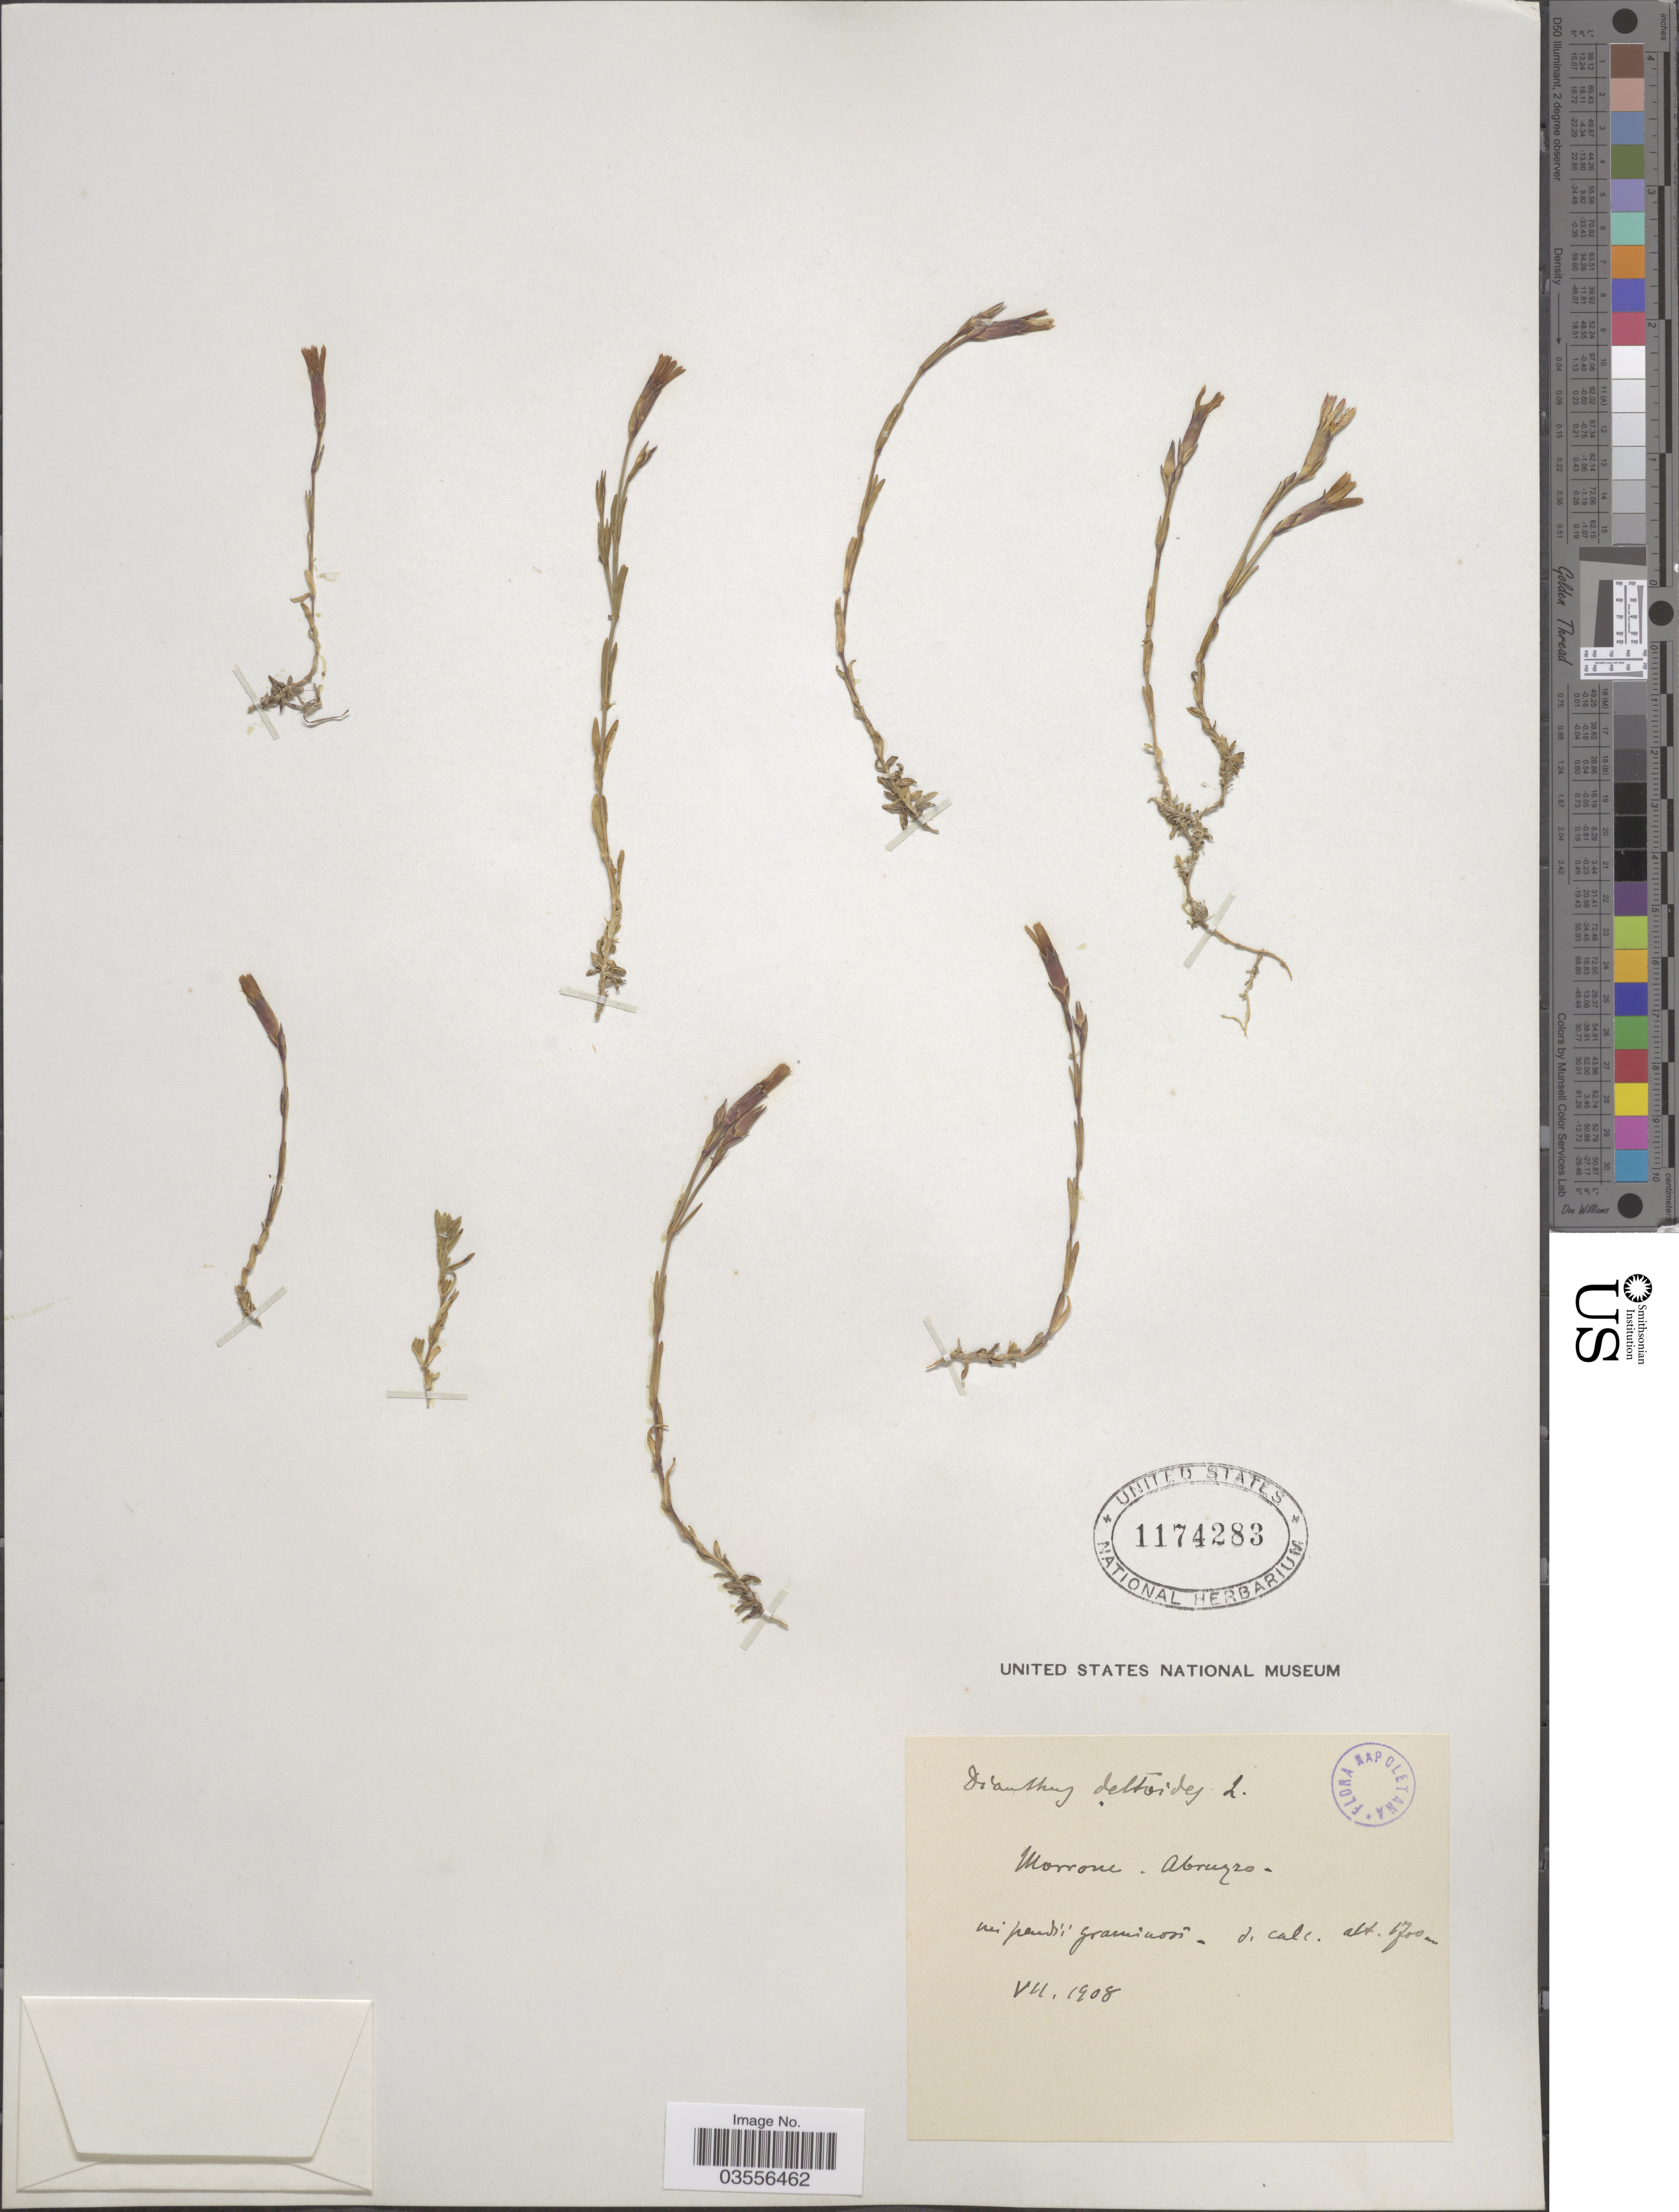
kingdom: Plantae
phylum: Tracheophyta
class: Magnoliopsida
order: Caryophyllales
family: Caryophyllaceae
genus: Dianthus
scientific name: Dianthus deltoides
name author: L.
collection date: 1908-07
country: Italy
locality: Morrone. Abruzzo.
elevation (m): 1700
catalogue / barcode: US 1174283